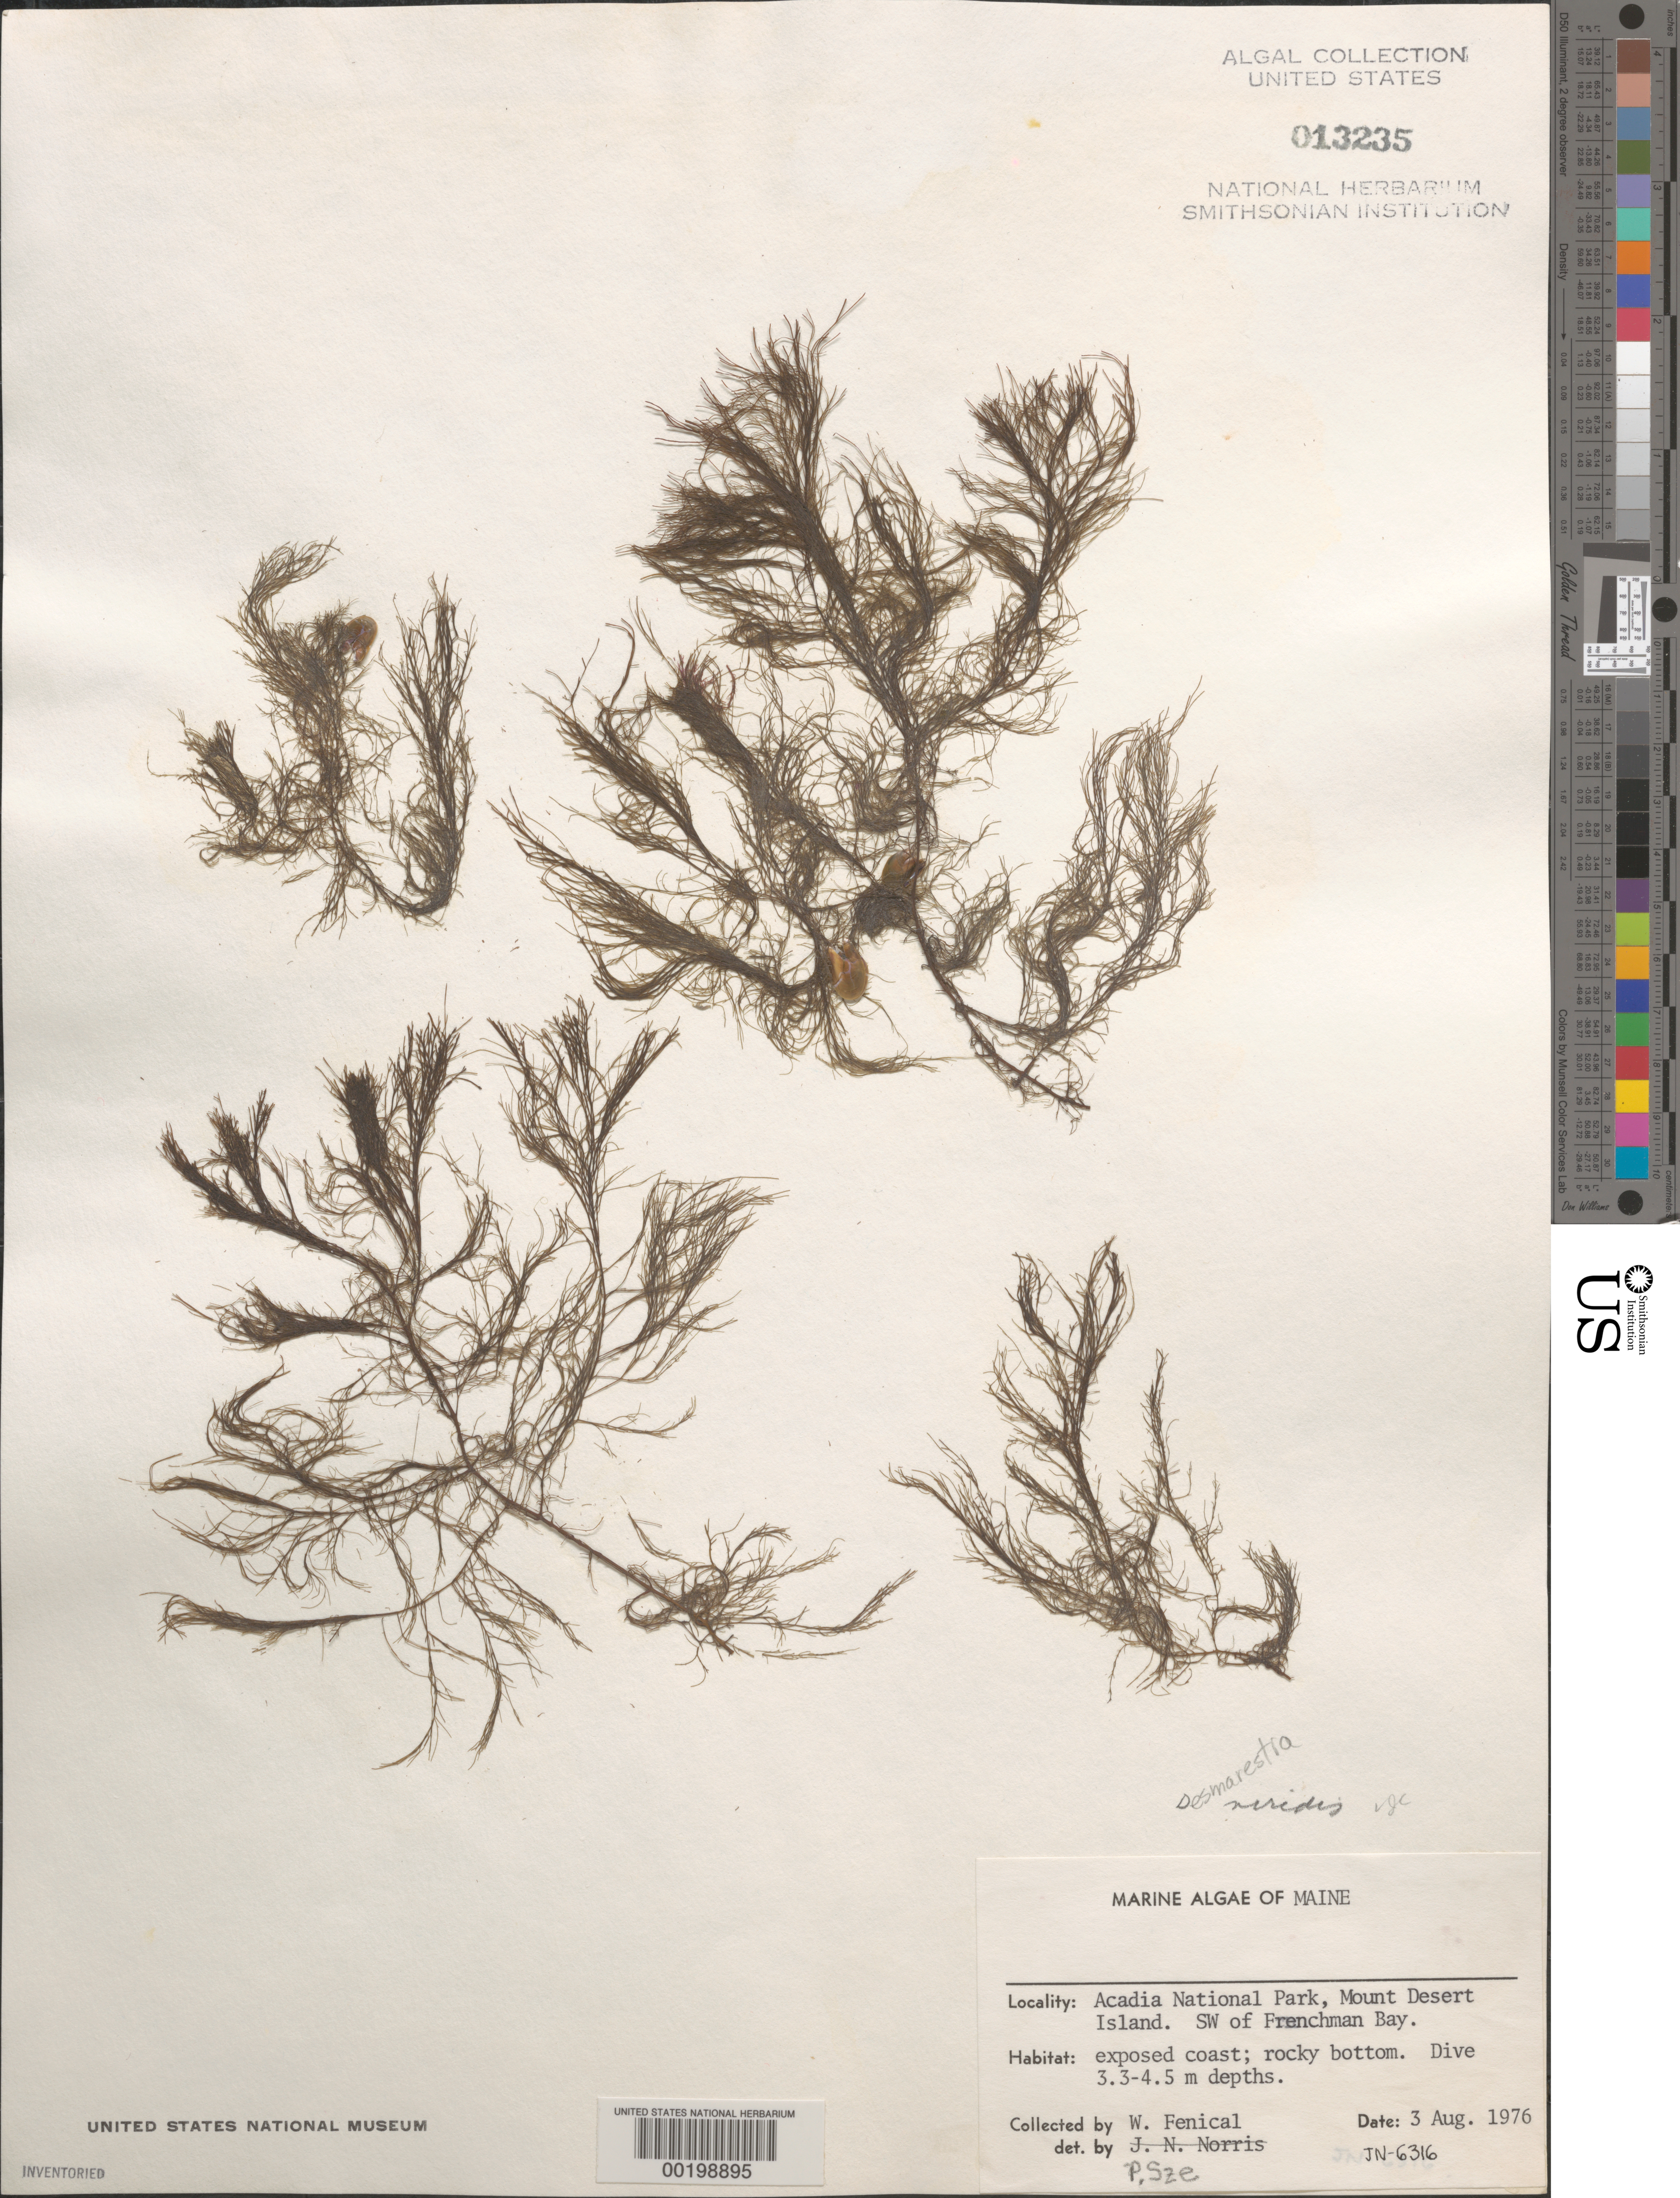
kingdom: Chromista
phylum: Ochrophyta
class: Phaeophyceae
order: Desmarestiales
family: Desmarestiaceae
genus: Desmarestia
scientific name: Desmarestia viridis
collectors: W. Fenical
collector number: Jn-6316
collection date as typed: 03 Aug 1976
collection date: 1976-08-03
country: United States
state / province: Maine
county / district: Hancock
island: Mount Desert Island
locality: Acadia National Park, southwest of Frenchman Bay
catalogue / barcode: US 13235